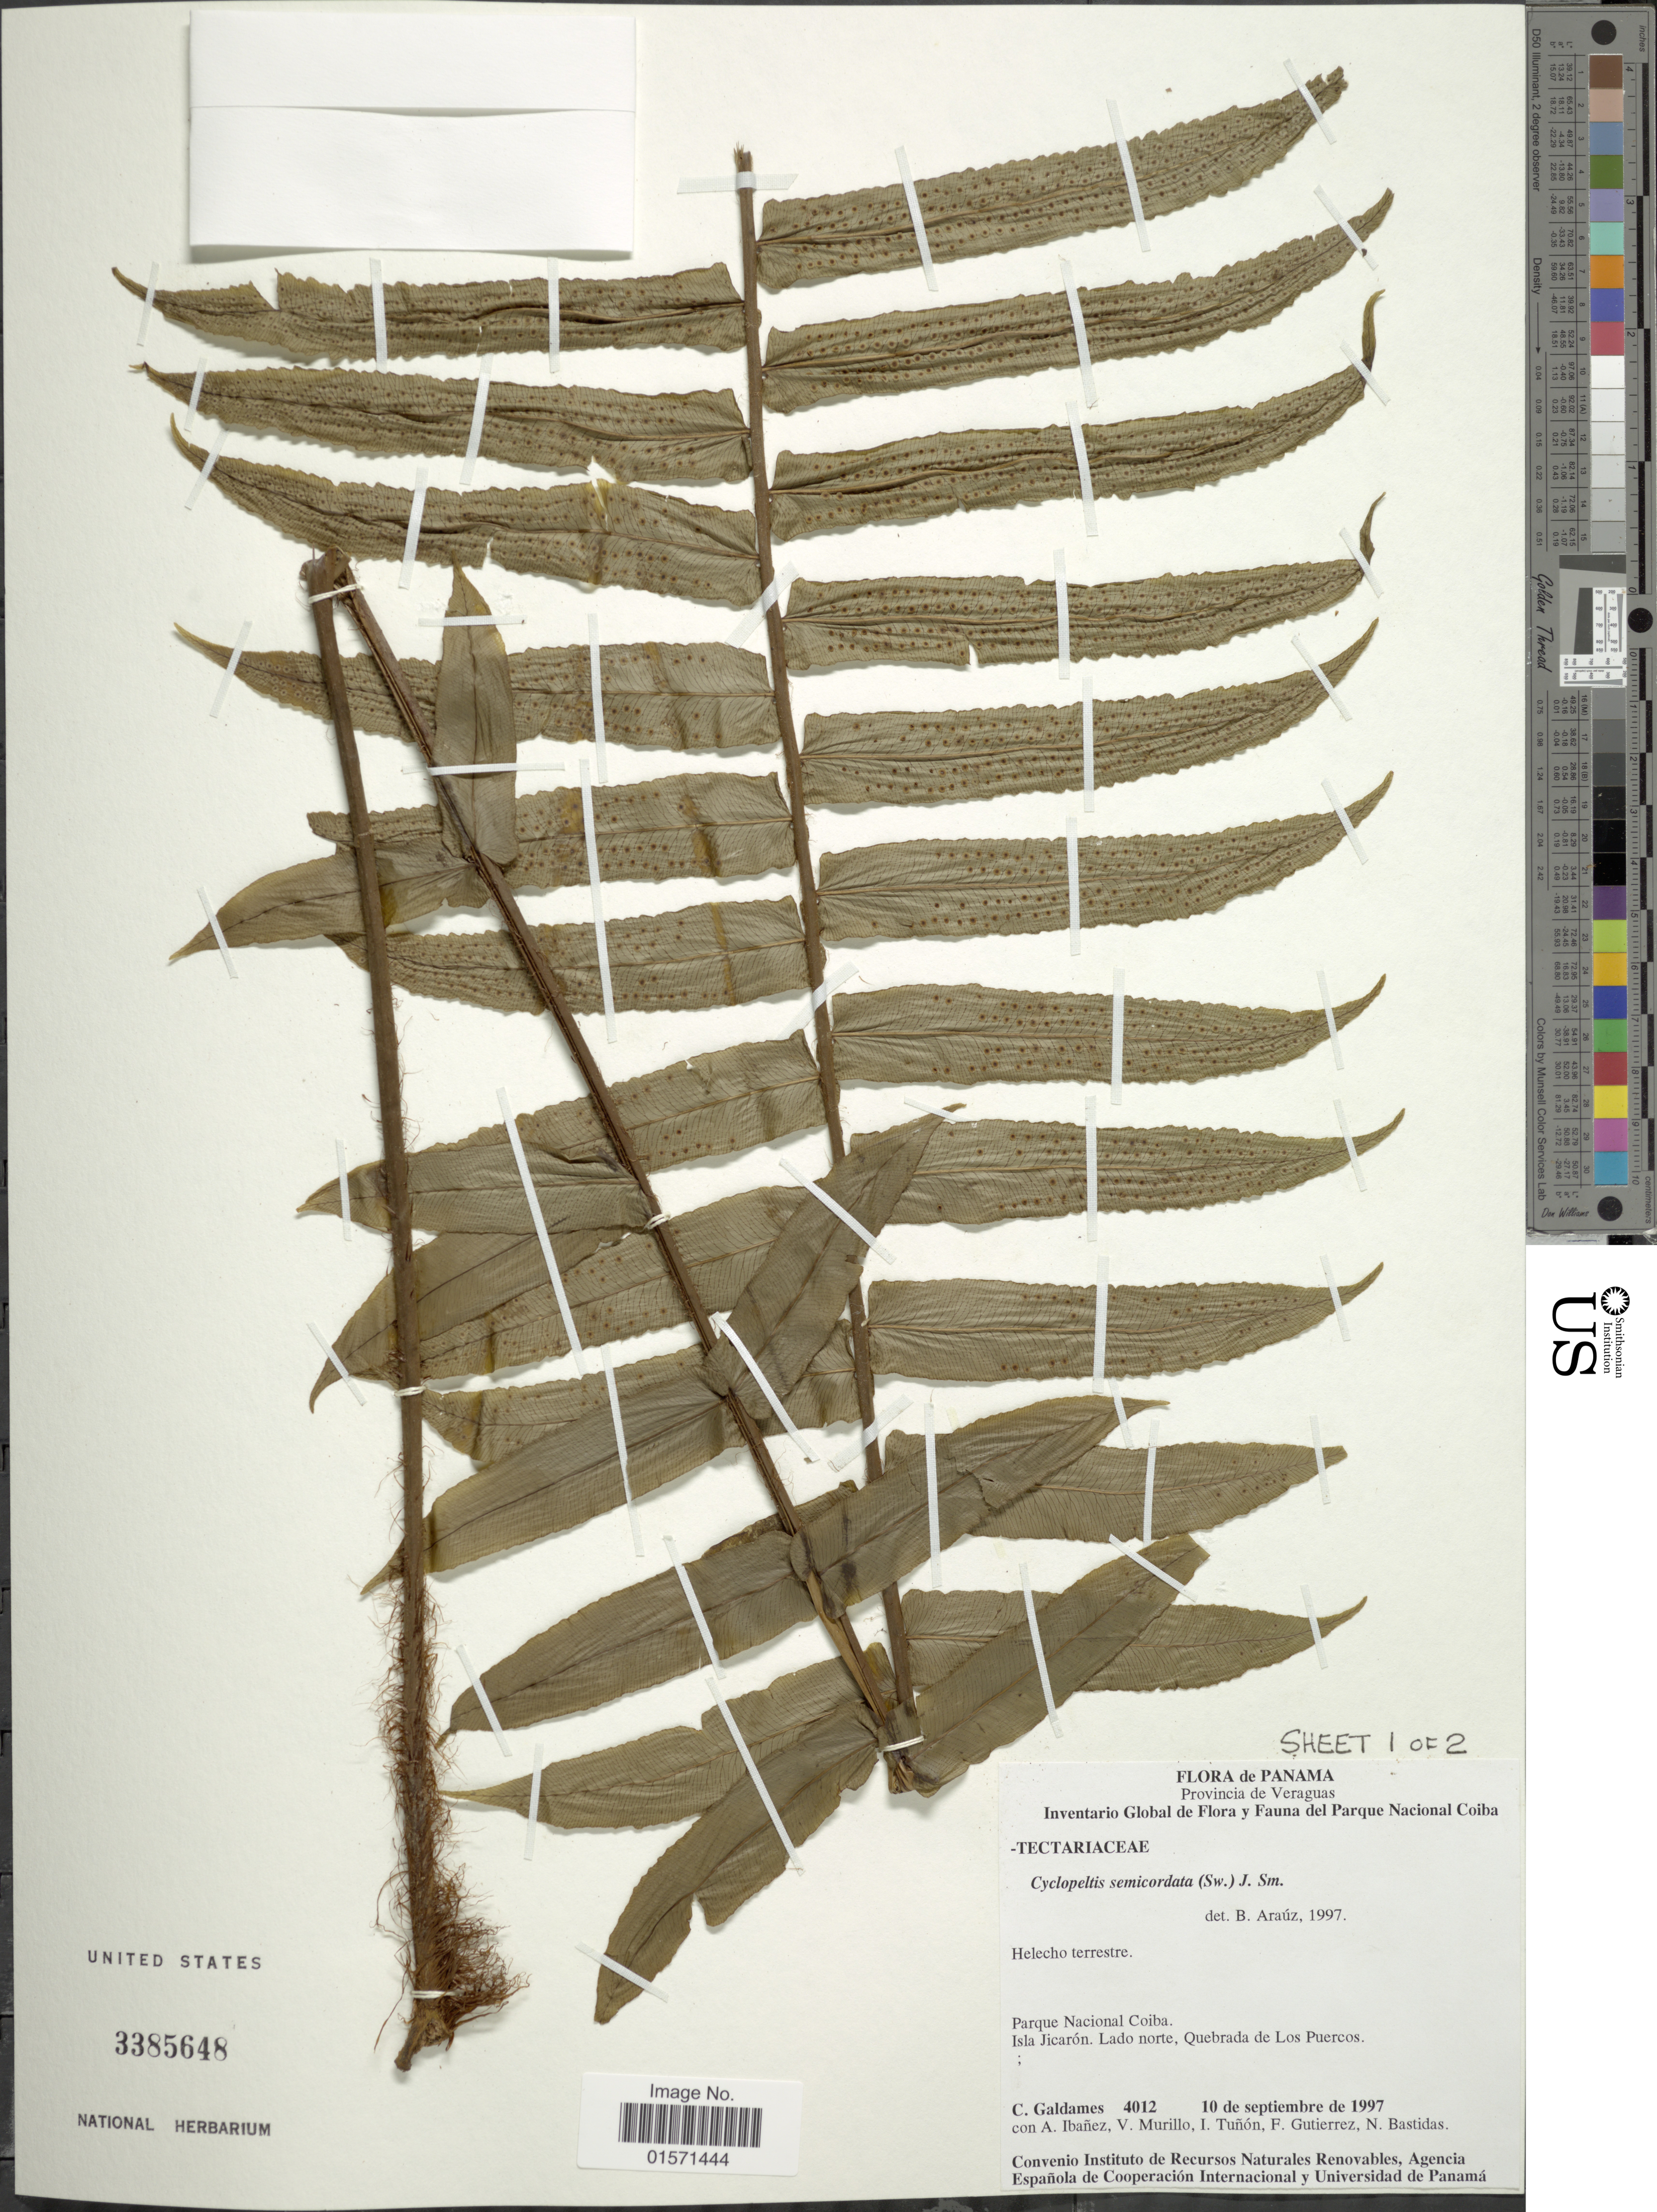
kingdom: Plantae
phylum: Tracheophyta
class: Polypodiopsida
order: Polypodiales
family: Lomariopsidaceae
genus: Cyclopeltis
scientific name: Cyclopeltis semicordata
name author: (Sw.) J. Sm.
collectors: C. Galdames, A. Ibáñez, V. Murillo, I. Tuñón & et al.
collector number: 4012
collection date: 1997-09-10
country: Panama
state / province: Veraguas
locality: Provincia de Veraguas. Helecho terreste. Parque Nacional Coiba. Isla Jicaron. Lado norte, Quebrada de Los Puercos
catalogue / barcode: US 3385648